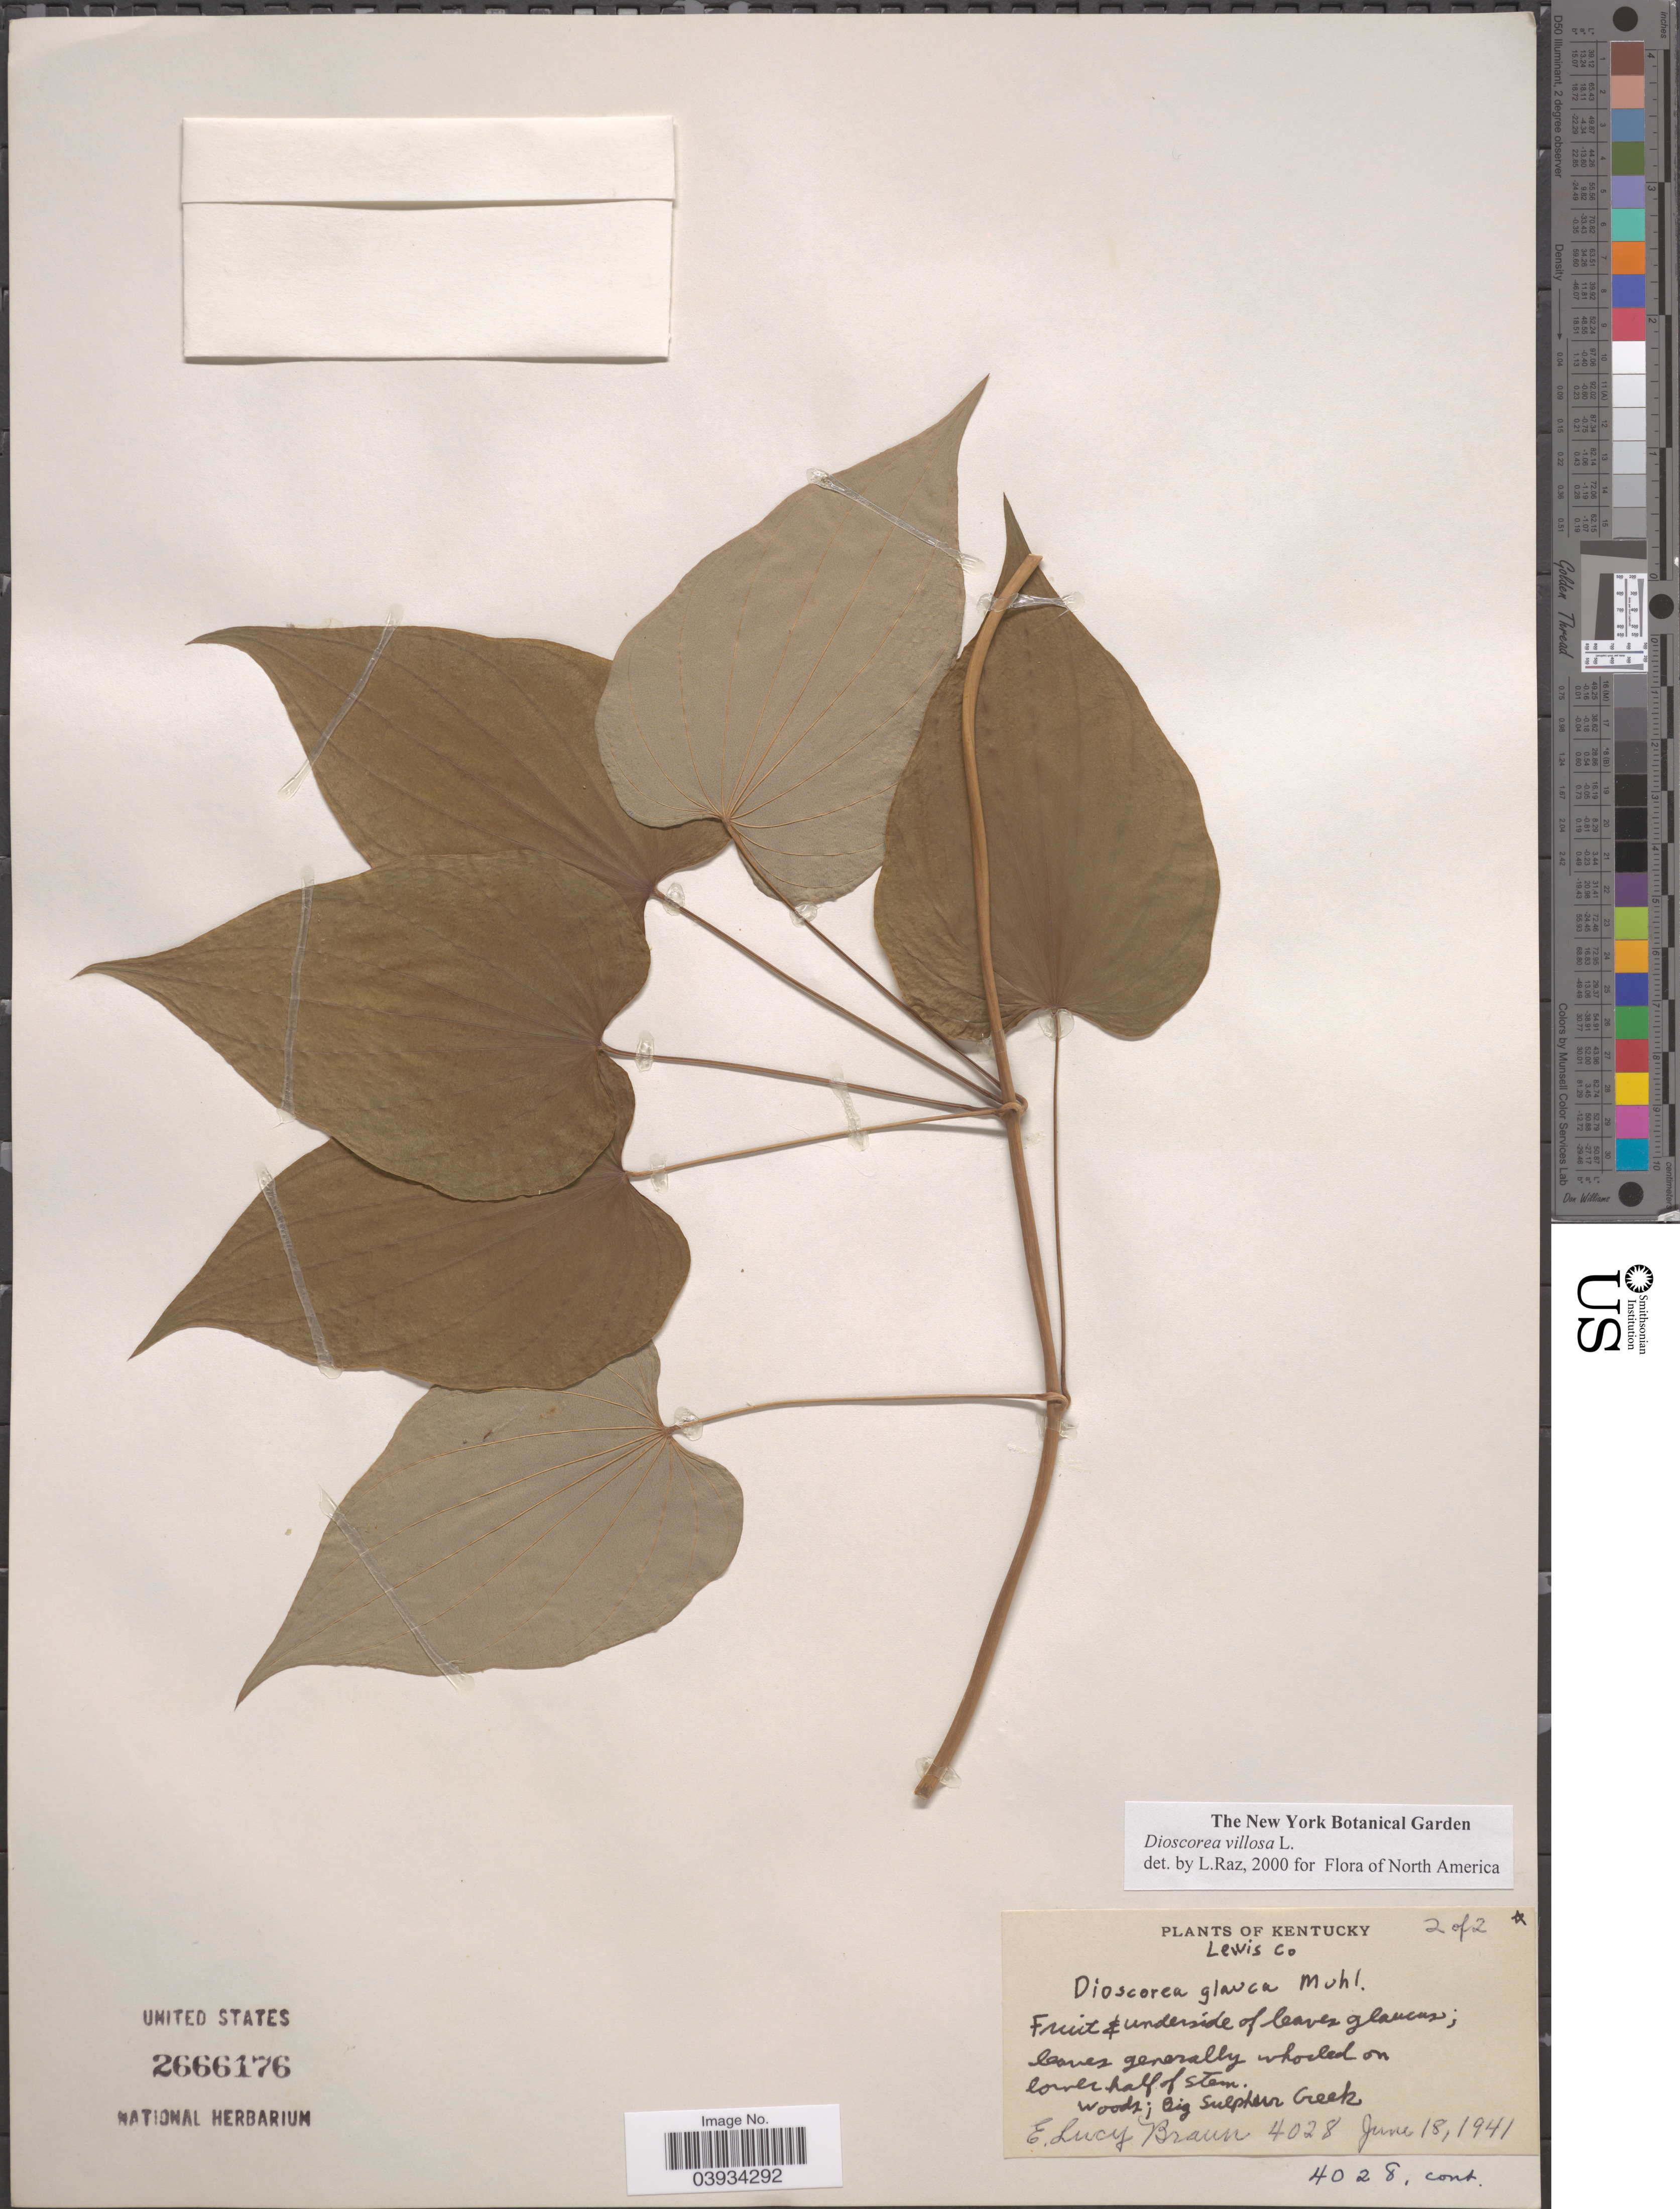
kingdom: Plantae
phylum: Tracheophyta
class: Liliopsida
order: Dioscoreales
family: Dioscoreaceae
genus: Dioscorea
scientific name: Dioscorea villosa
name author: L.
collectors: E. L. Braun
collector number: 4028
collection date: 1941-06-18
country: United States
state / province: Kentucky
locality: Lewis Co. Big Sulphur Creek.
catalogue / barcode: US 2666176